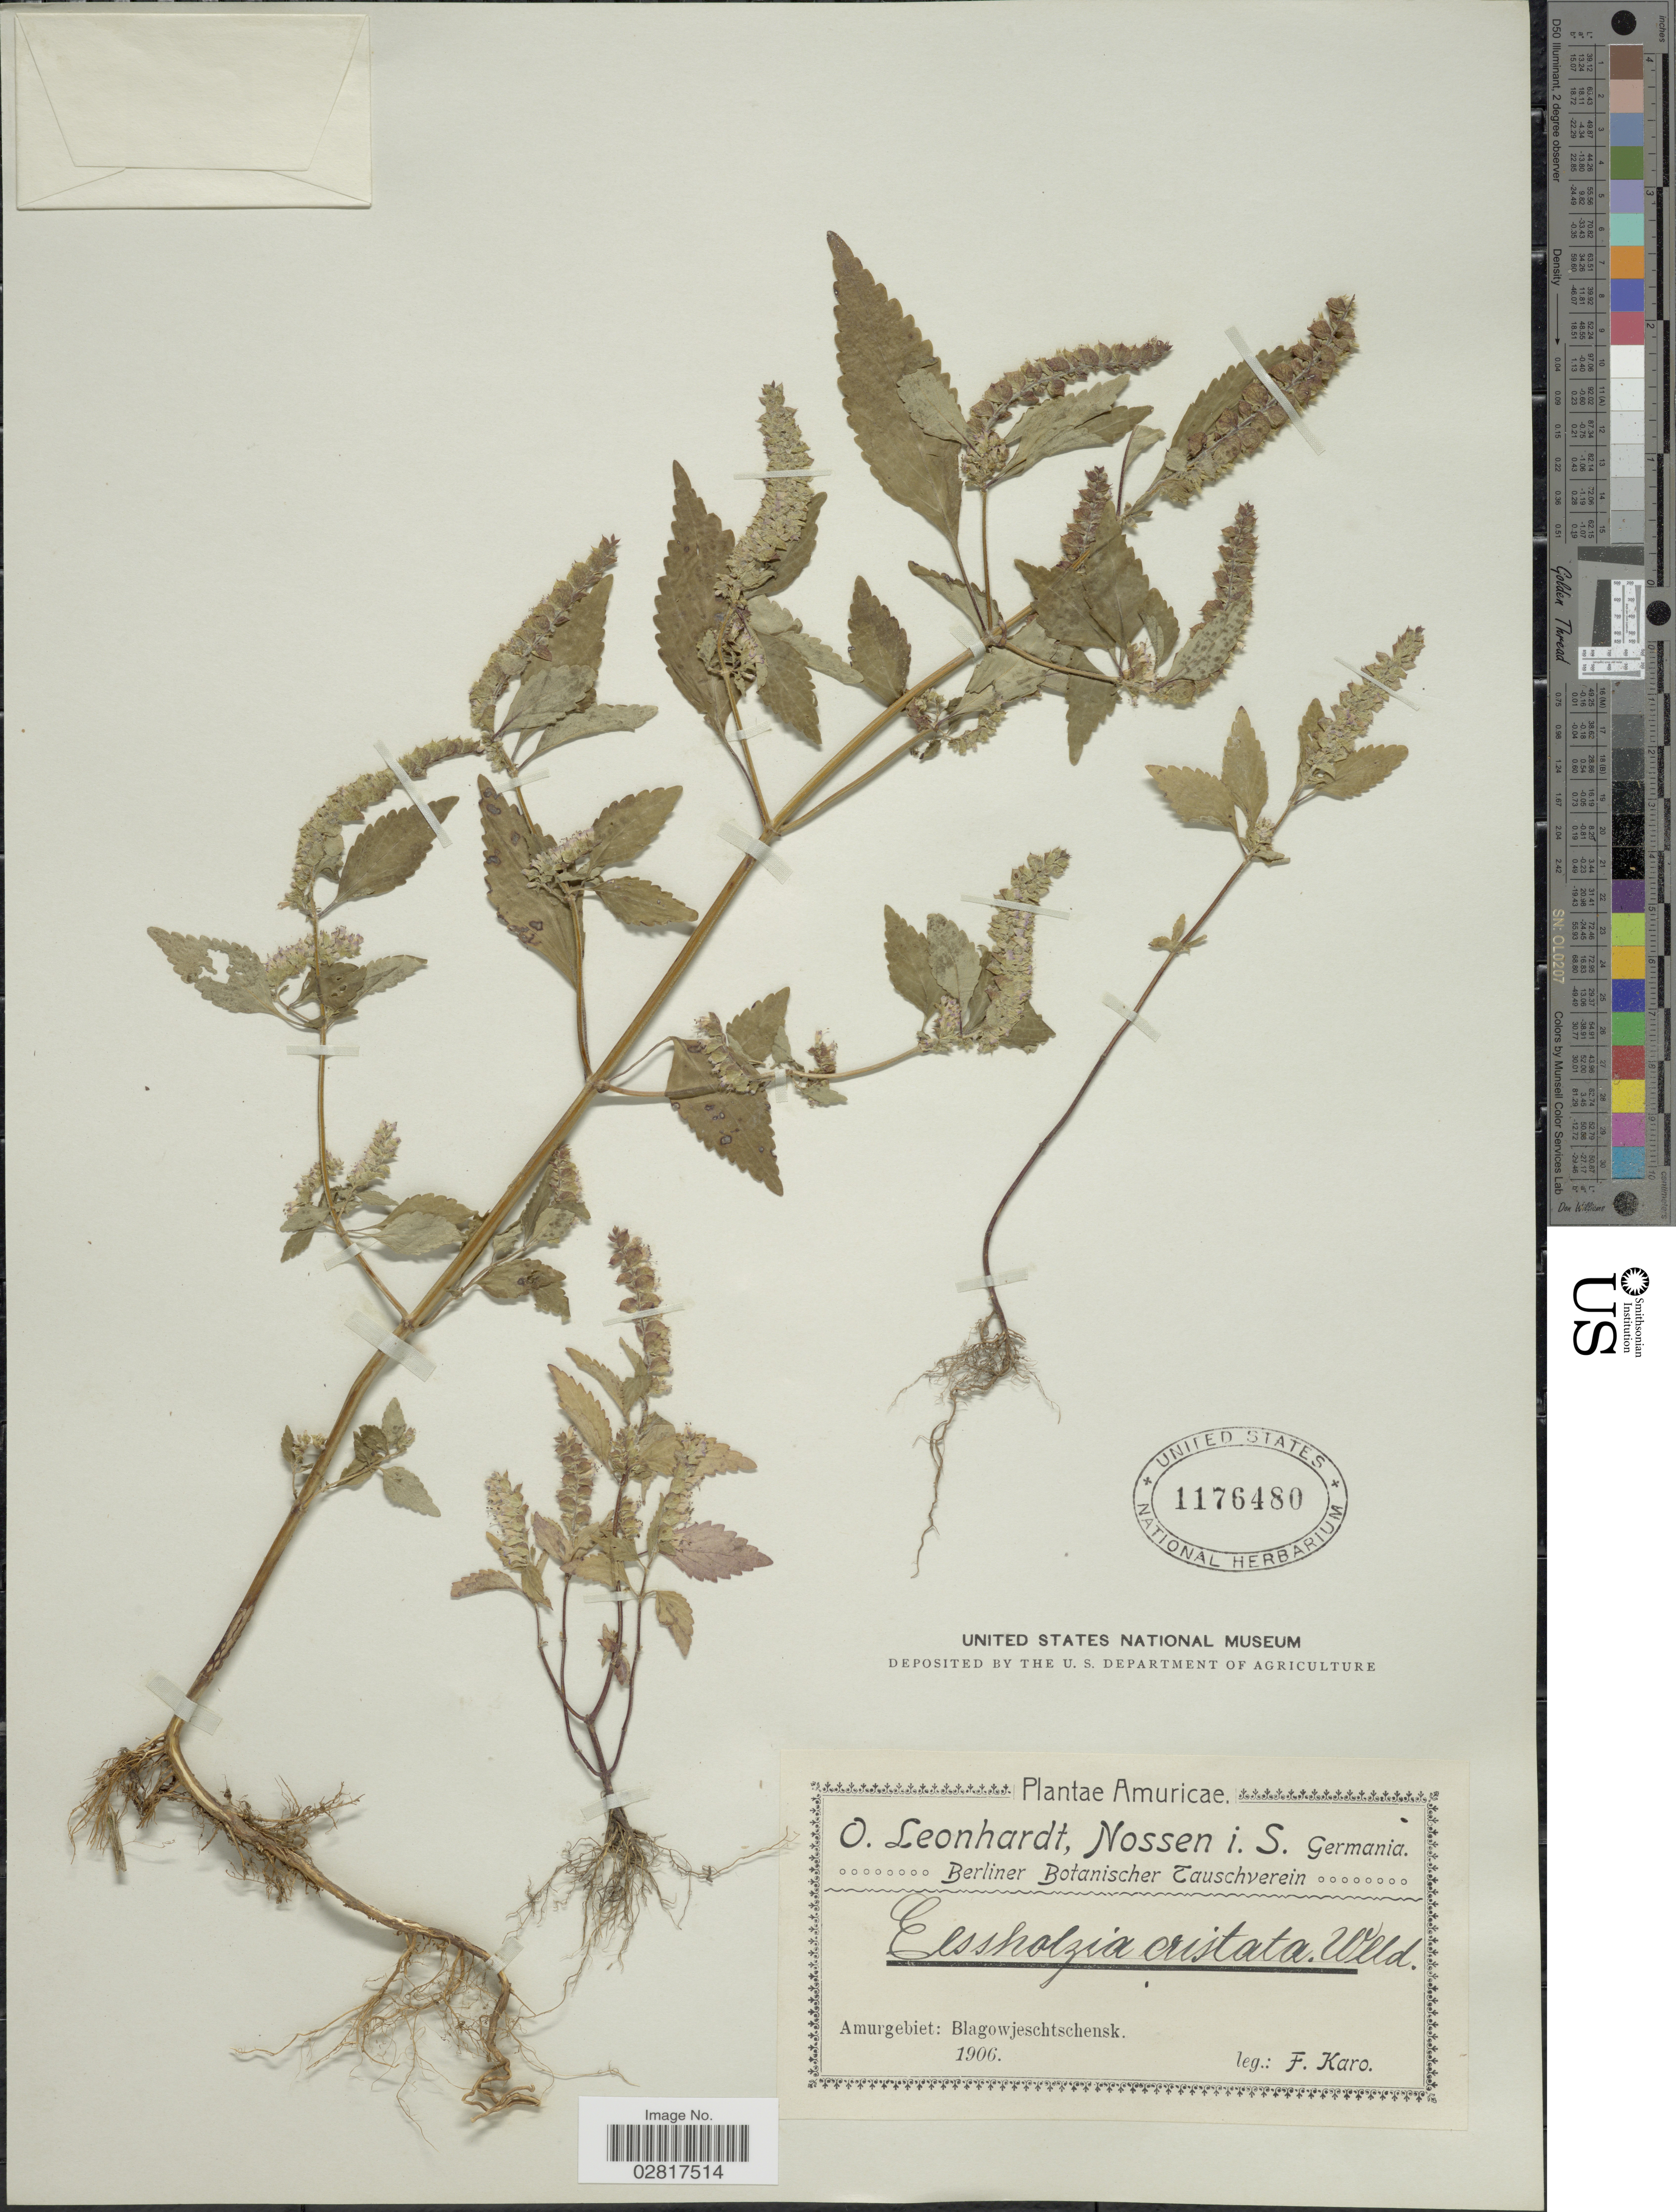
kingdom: Plantae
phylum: Tracheophyta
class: Magnoliopsida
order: Lamiales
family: Lamiaceae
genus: Elsholtzia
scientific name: Elsholtzia patrinii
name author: (Lepech.) Garcke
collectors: F. Karo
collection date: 1906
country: Russian Federation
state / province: Amur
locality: Amuricae, Amurgebiet: Blagowjeschtschensk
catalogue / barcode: US 1176480